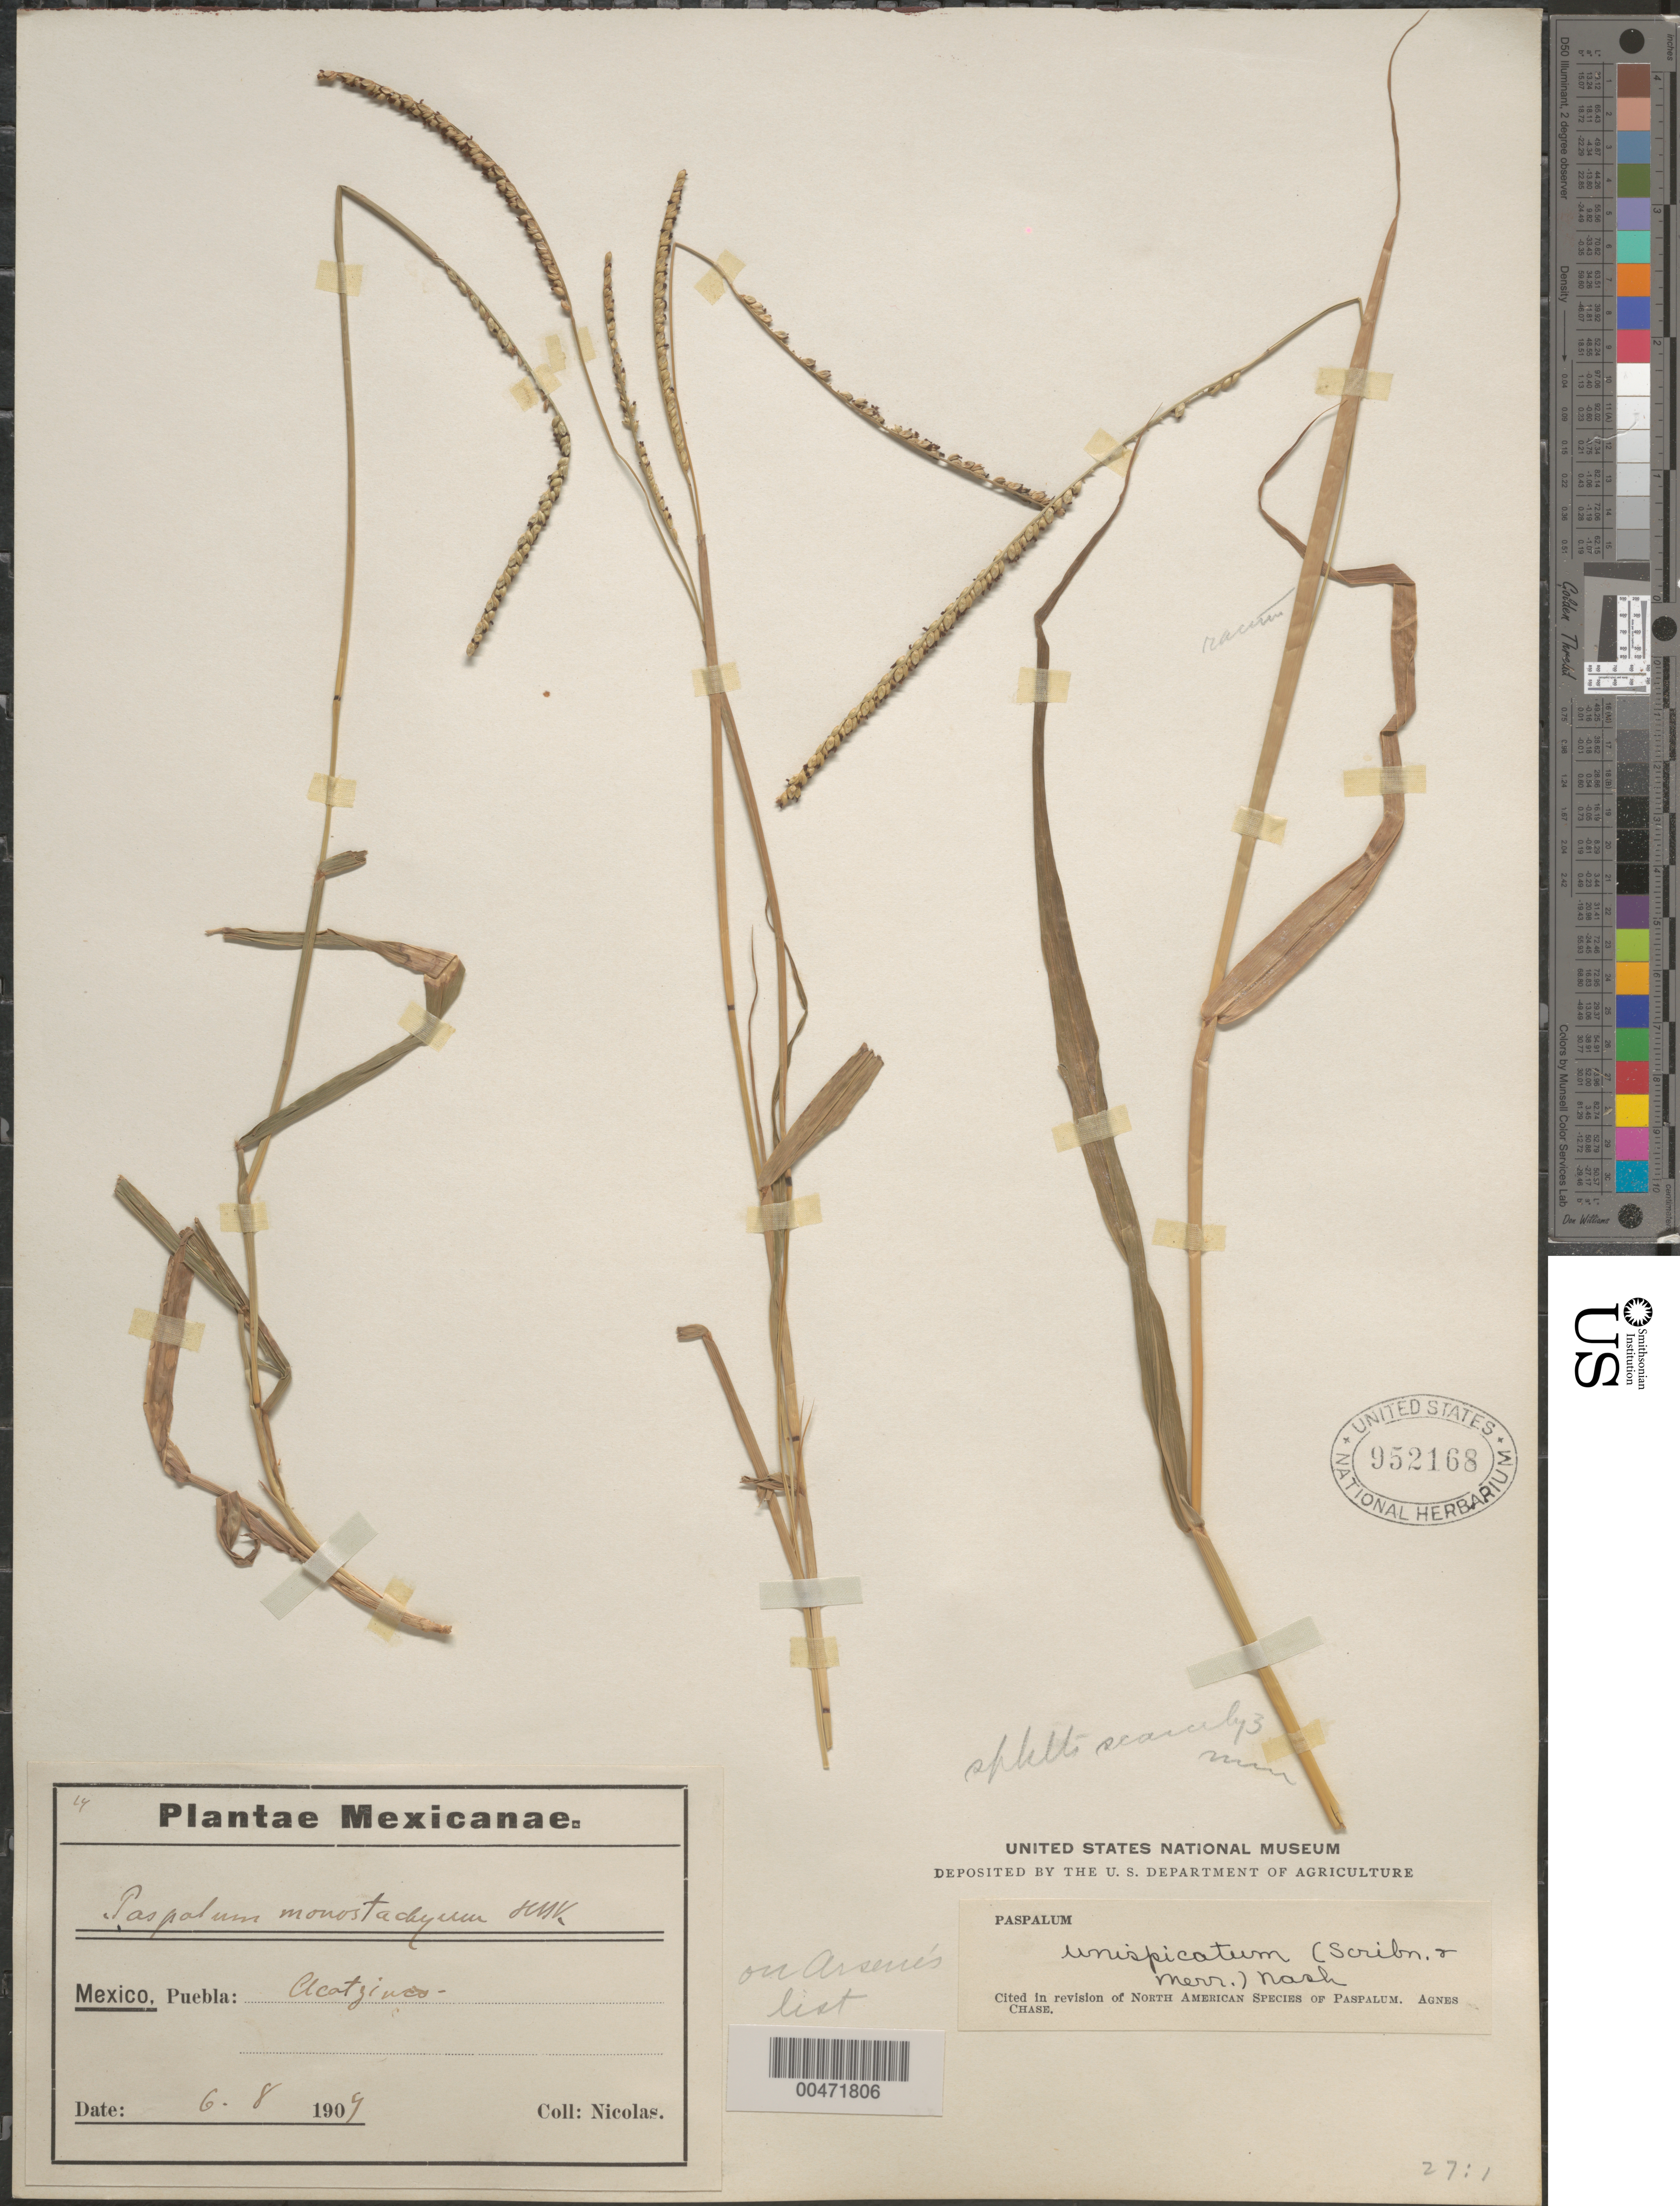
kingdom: Plantae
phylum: Tracheophyta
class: Liliopsida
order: Poales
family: Poaceae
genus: Paspalum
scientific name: Paspalum unispicatum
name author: (Scribn. & Merr.) Nash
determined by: Chase, [M.] Agnes, (US)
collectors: -. Nicolas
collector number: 24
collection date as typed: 8 Jun 1909 or 6 Aug 1909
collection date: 1909-06-08 or 1909-08-06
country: Mexico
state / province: Puebla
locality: Acatzinco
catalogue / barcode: US 852168